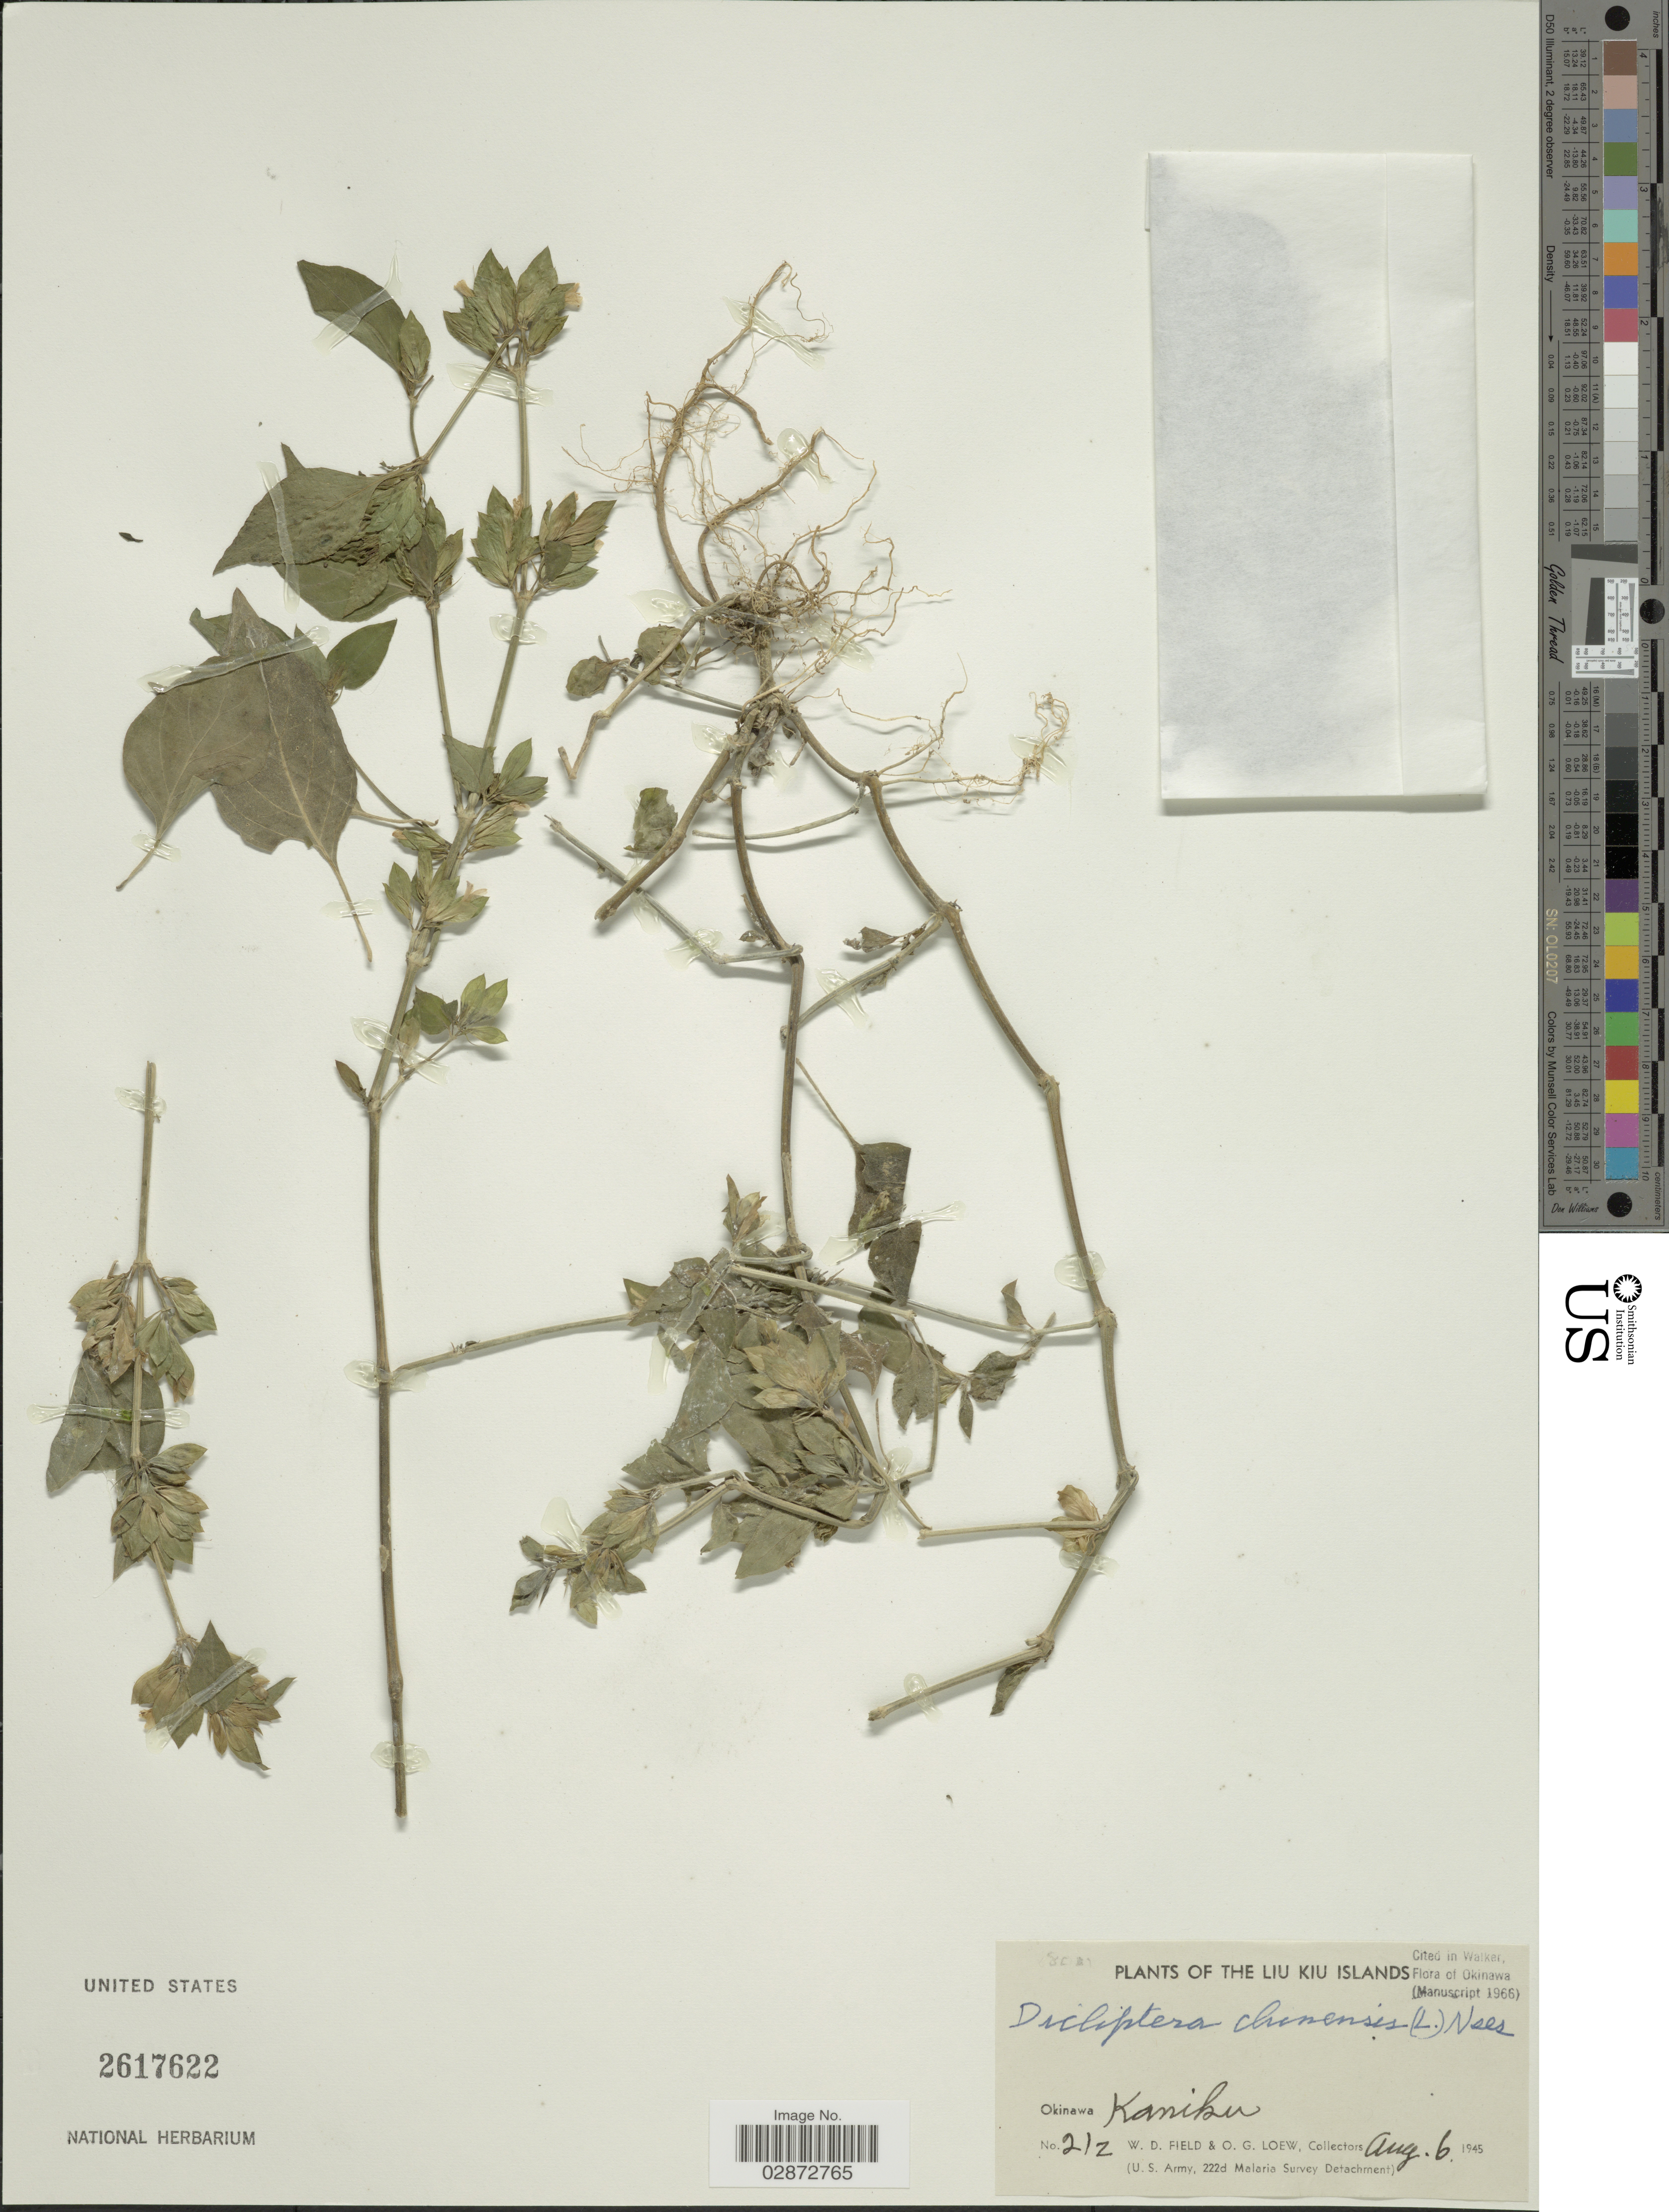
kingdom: Plantae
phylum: Tracheophyta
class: Magnoliopsida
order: Lamiales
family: Acanthaceae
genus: Dicliptera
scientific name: Dicliptera chinensis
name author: (L.) Juss.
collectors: W. D. Field & O. G. Loew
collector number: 21z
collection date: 1945-08-06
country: Japan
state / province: Okinawa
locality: The Liu Kiu Islands, Okinawa, Kaniku.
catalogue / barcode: US 2617622